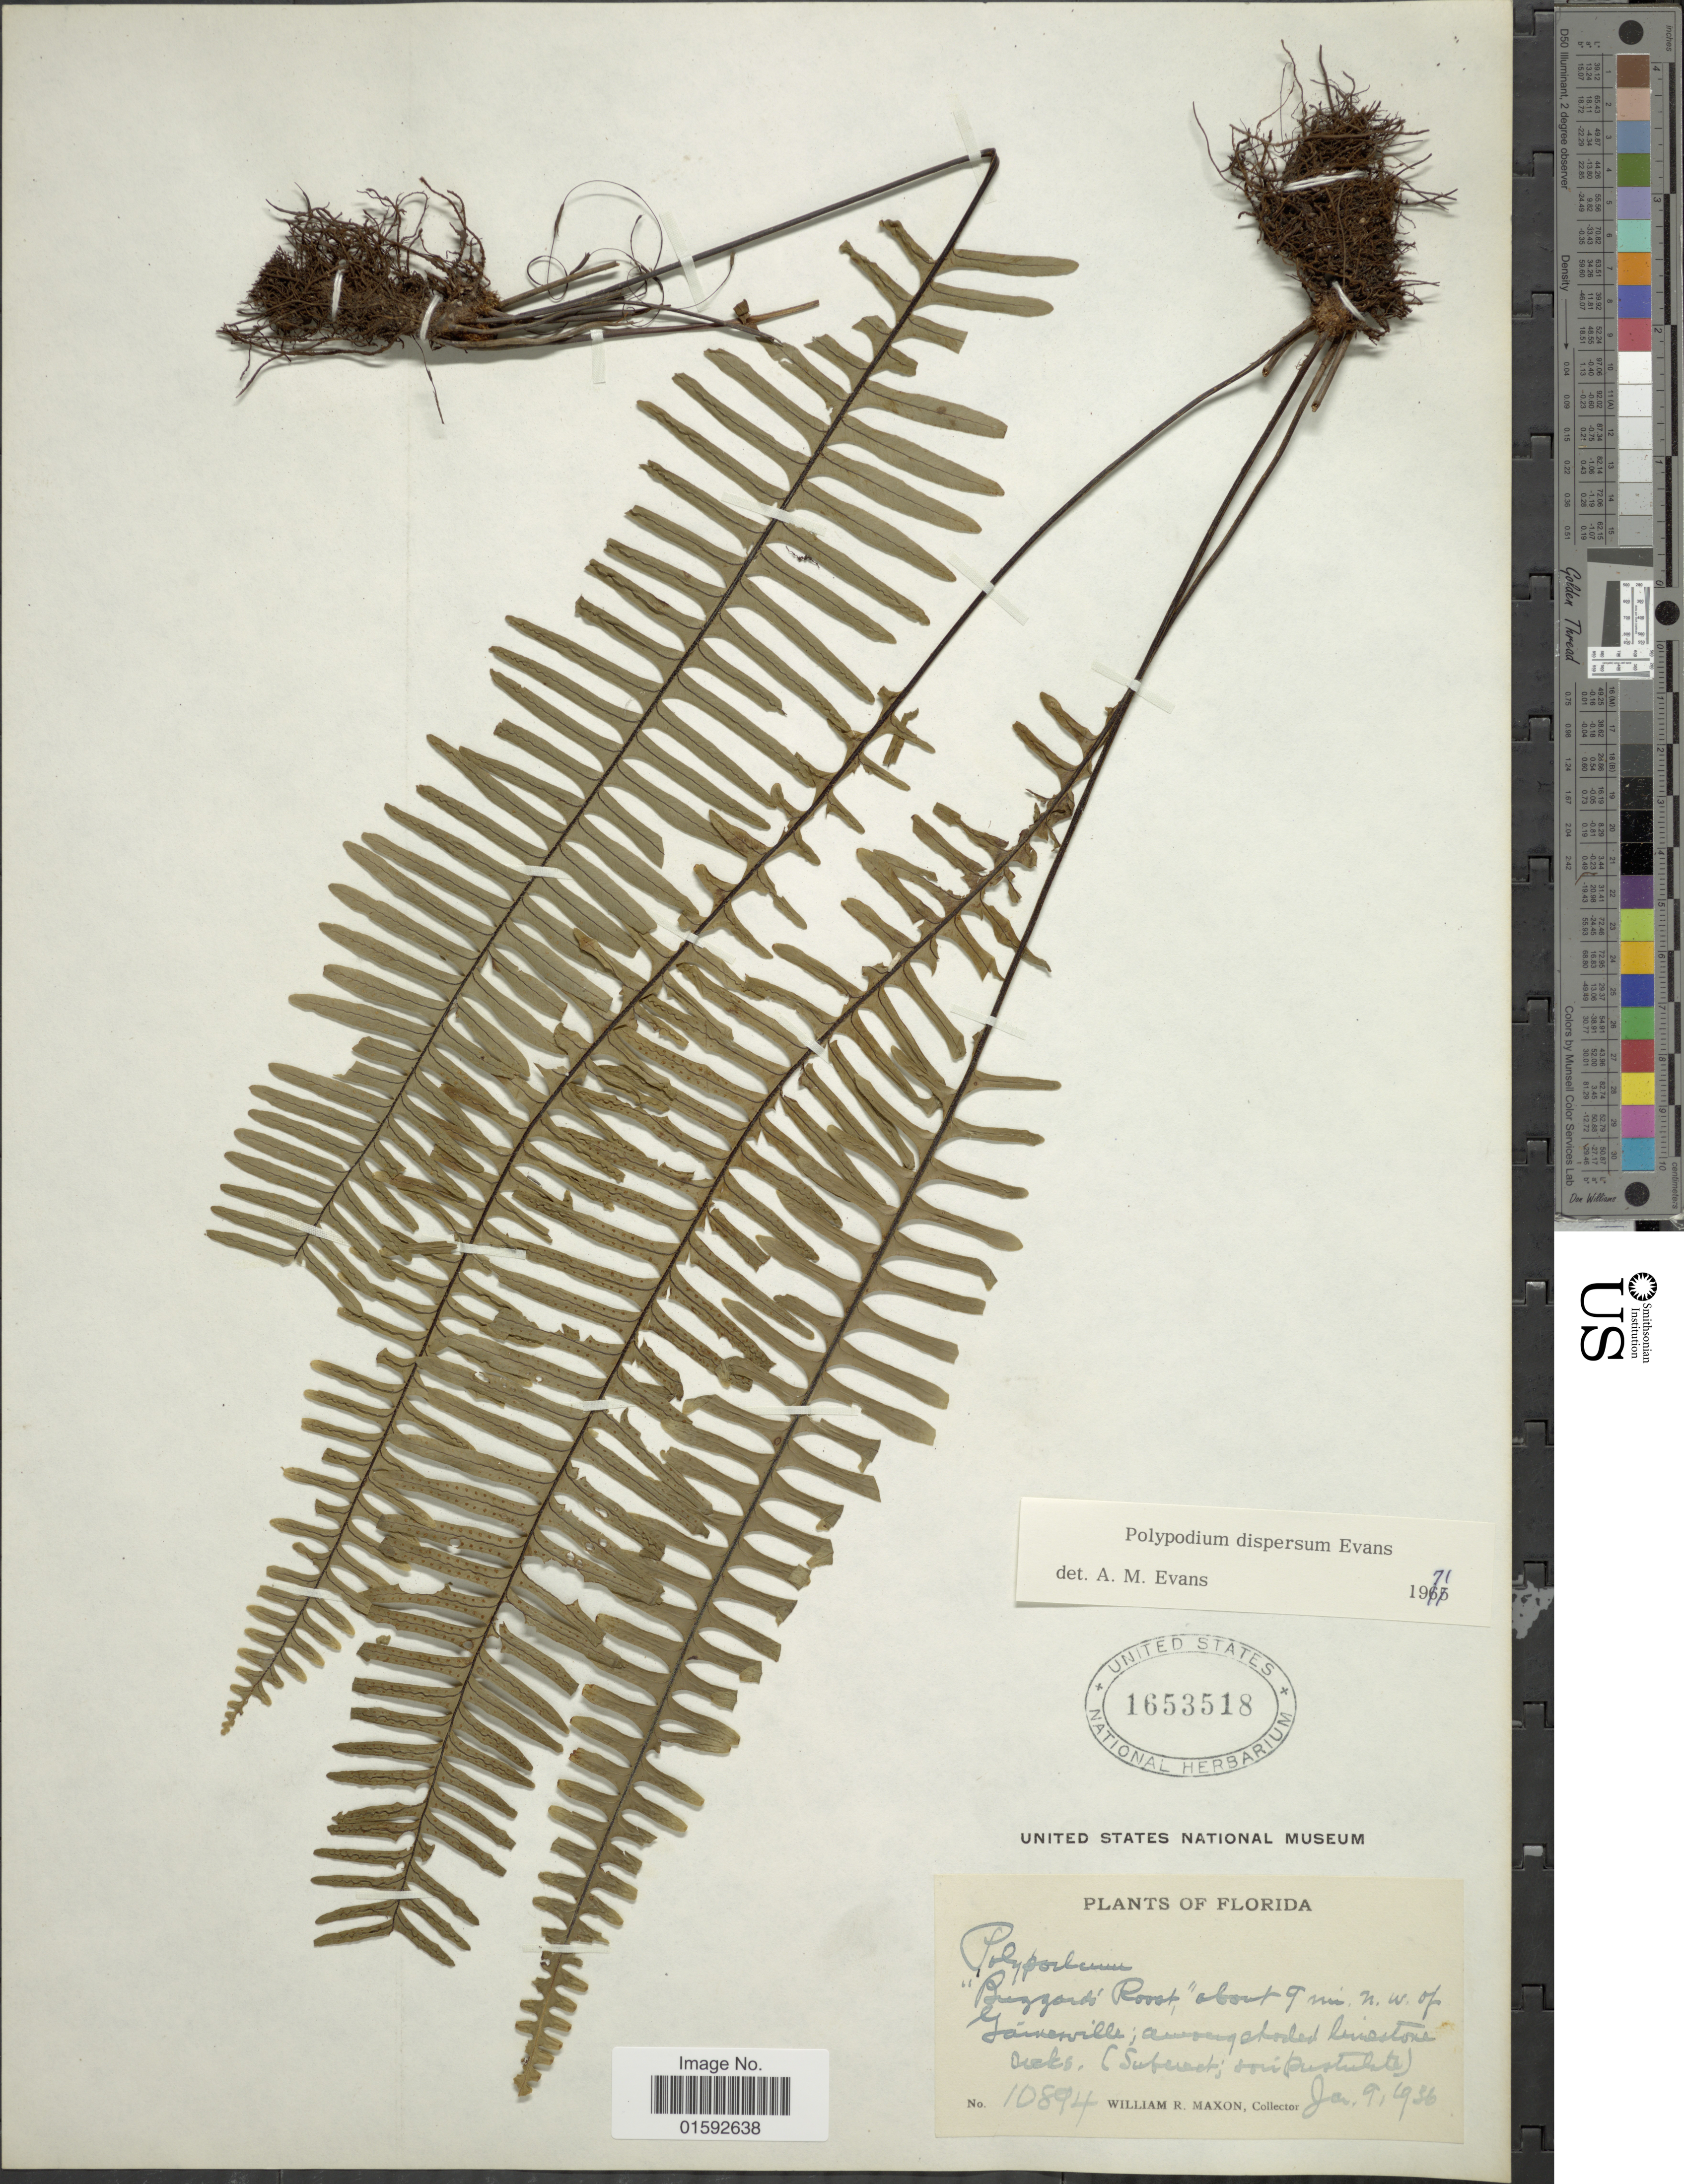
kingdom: Plantae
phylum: Tracheophyta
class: Polypodiopsida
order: Polypodiales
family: Polypodiaceae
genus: Pecluma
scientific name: Pecluma dispersa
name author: (A.M. Evans) M.G. Price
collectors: W. R. Maxon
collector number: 10894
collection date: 1936-01-09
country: United States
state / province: Florida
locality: Buzzards Road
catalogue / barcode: US 1653518